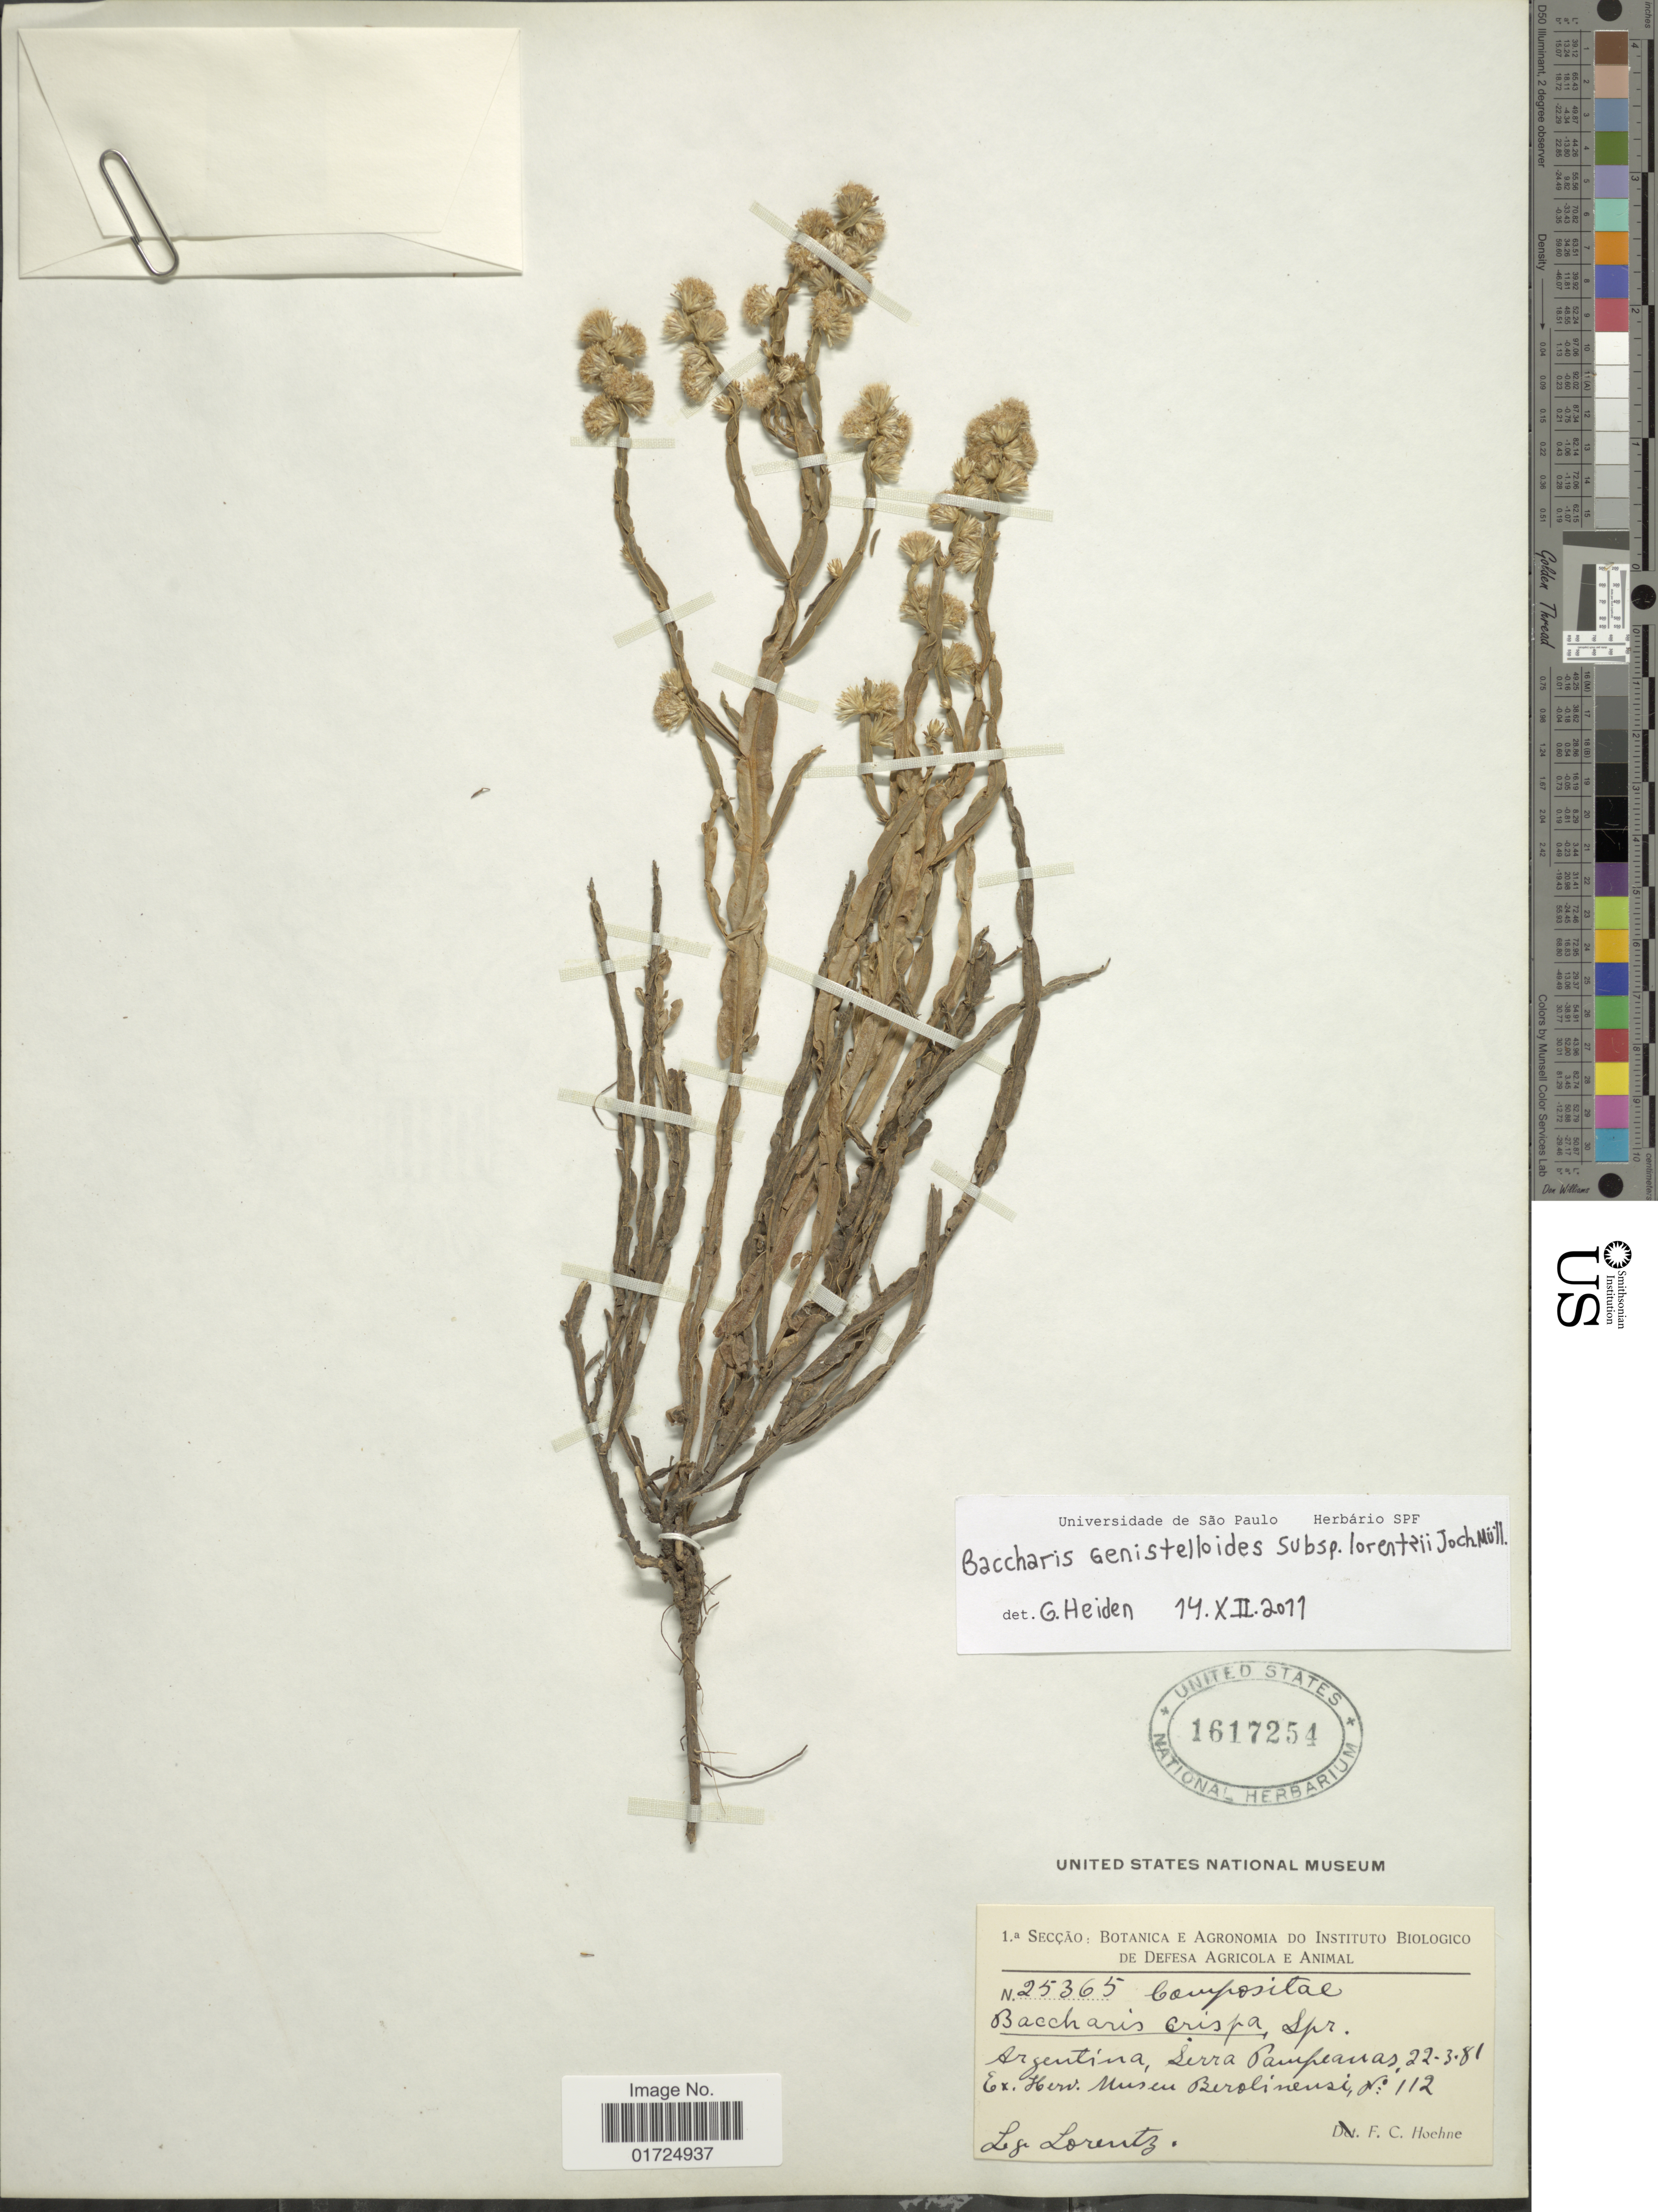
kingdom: Plantae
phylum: Tracheophyta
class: Magnoliopsida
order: Asterales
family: Asteraceae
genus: Baccharis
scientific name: Baccharis genistelloides subsp. lorentzii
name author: Joch. Müll.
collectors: -. Lorentz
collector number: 25365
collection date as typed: Transcribed d/m/y: 22/3/81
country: Argentina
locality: Argentina, Serra Pampeanas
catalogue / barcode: US 1617254